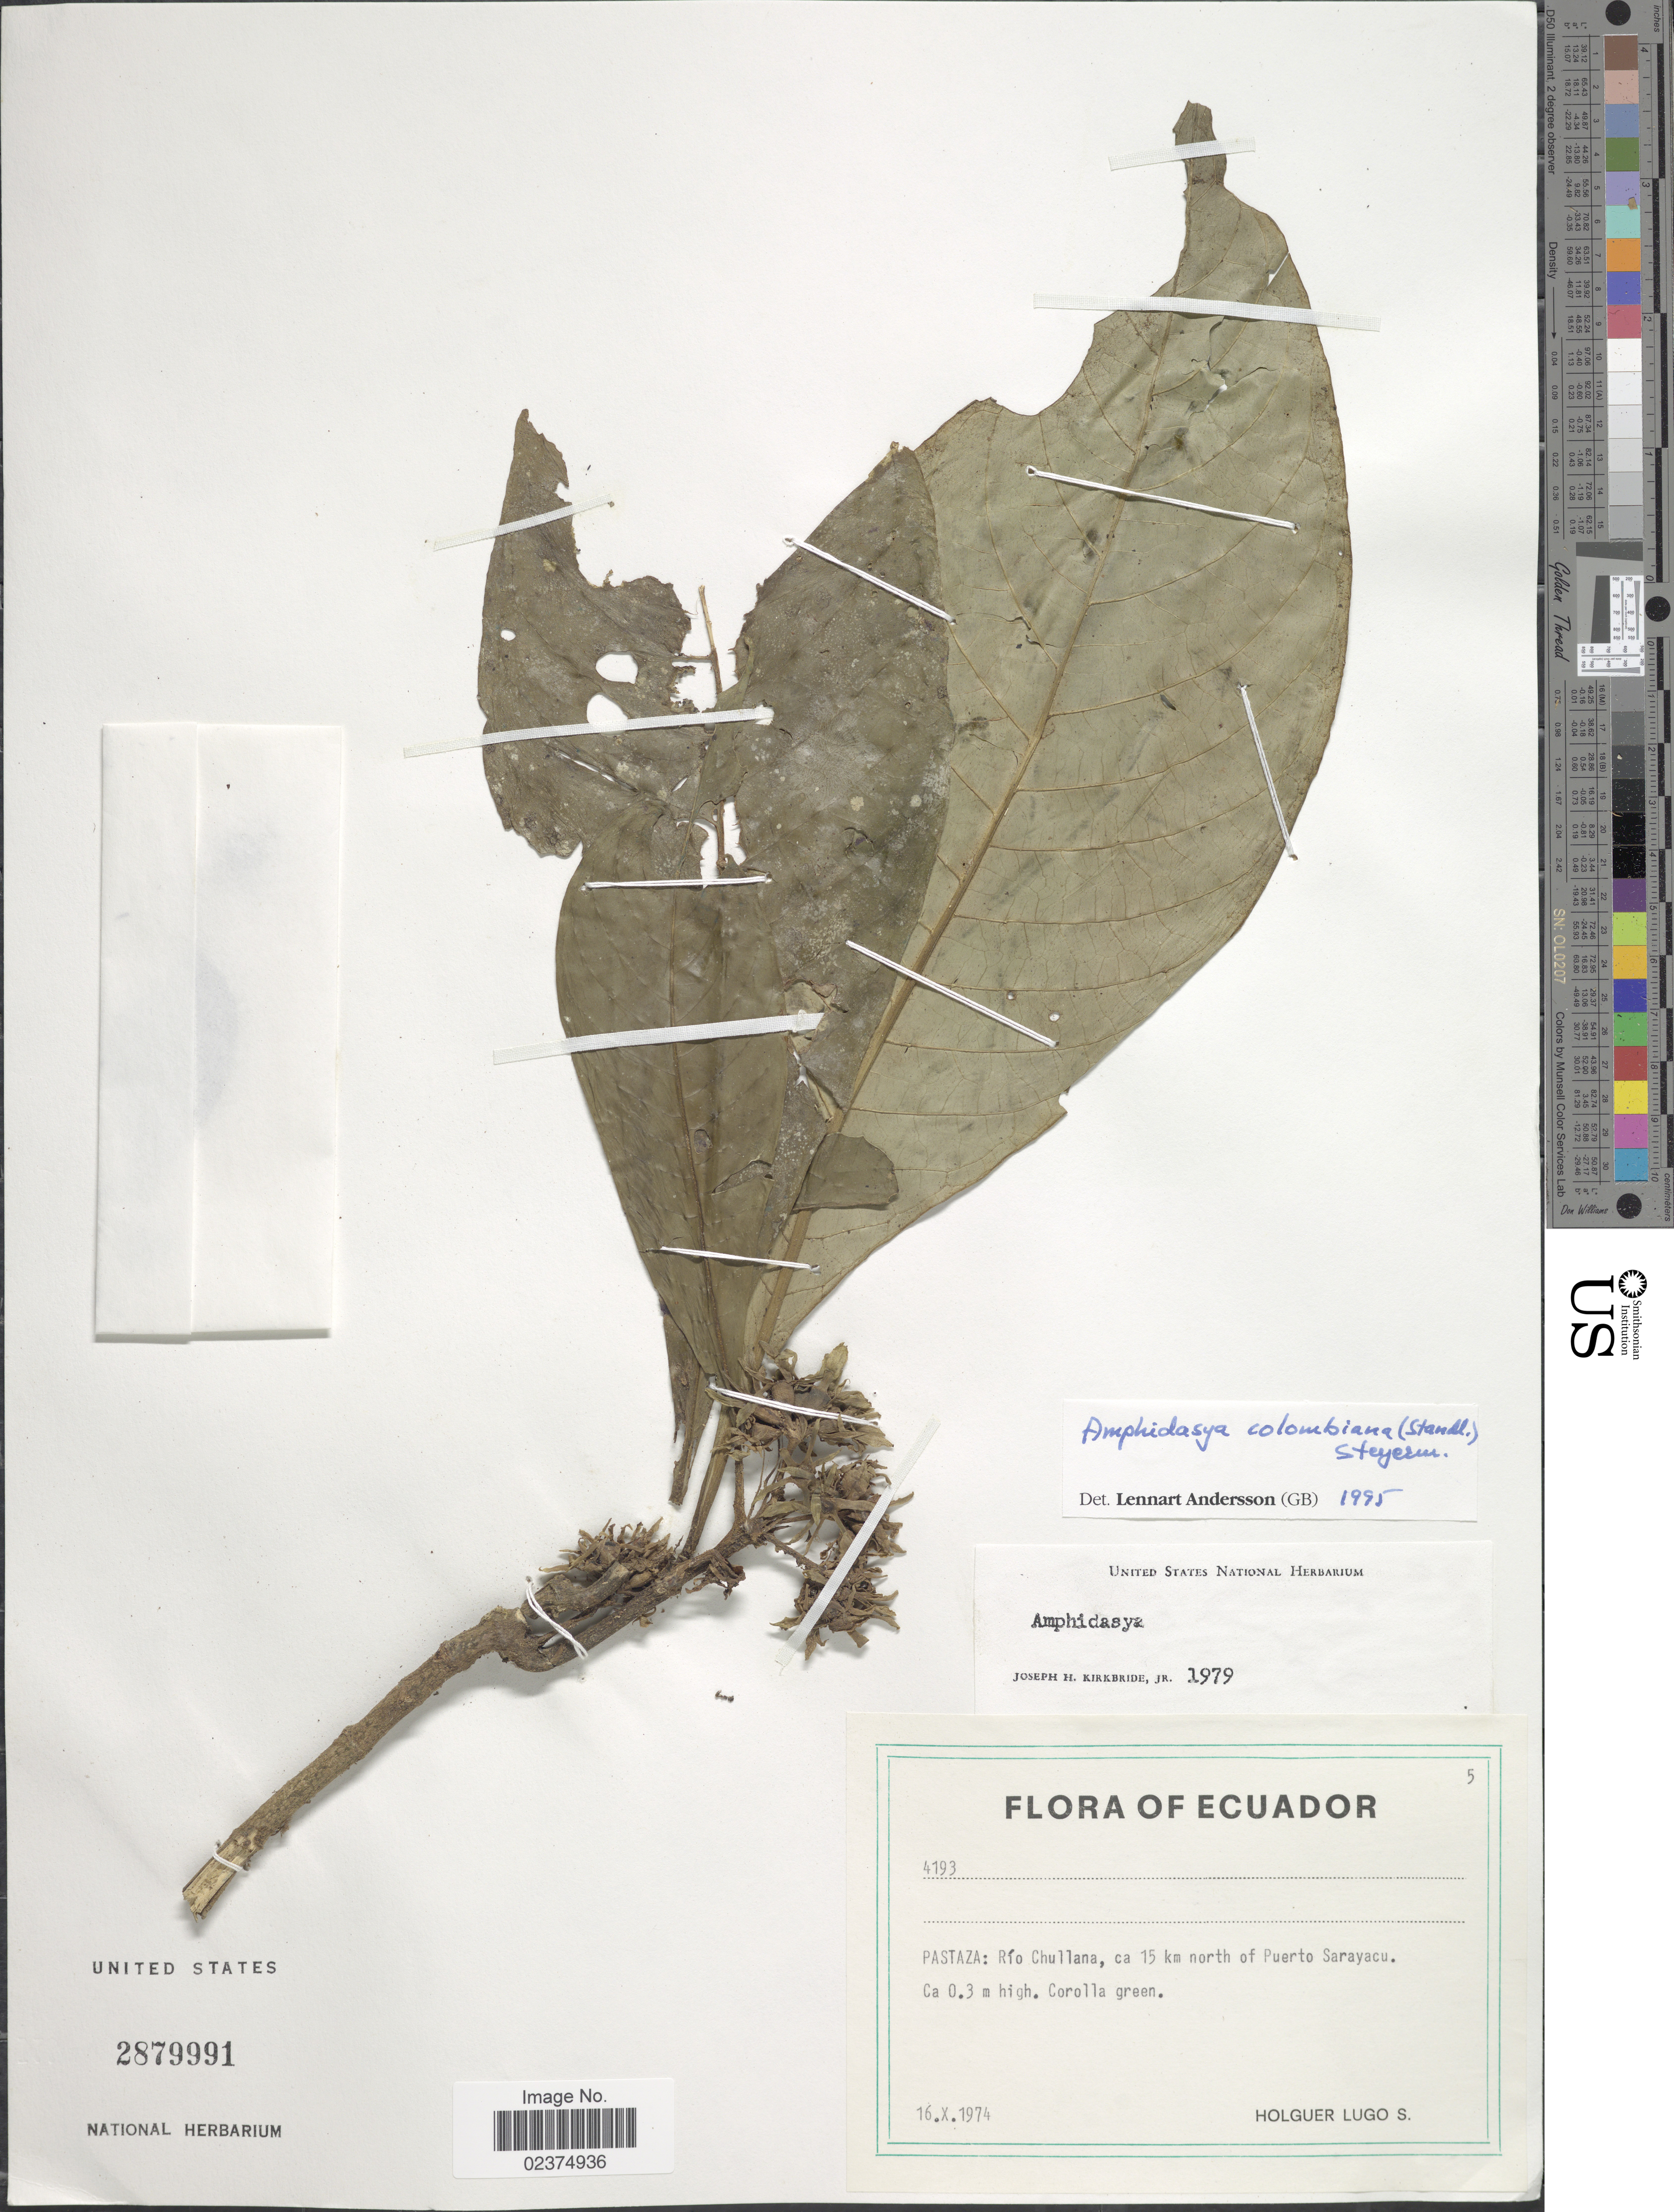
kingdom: Plantae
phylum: Tracheophyta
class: Magnoliopsida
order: Gentianales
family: Rubiaceae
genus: Amphidasya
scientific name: Amphidasya colombiana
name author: (Standl.) Steyerm.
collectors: H. Lugo S.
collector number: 4193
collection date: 1974-10-16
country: Ecuador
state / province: Pastaza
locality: Rio Chullana, ca 15 km north of Puerto Sarayacu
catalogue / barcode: US 2879991